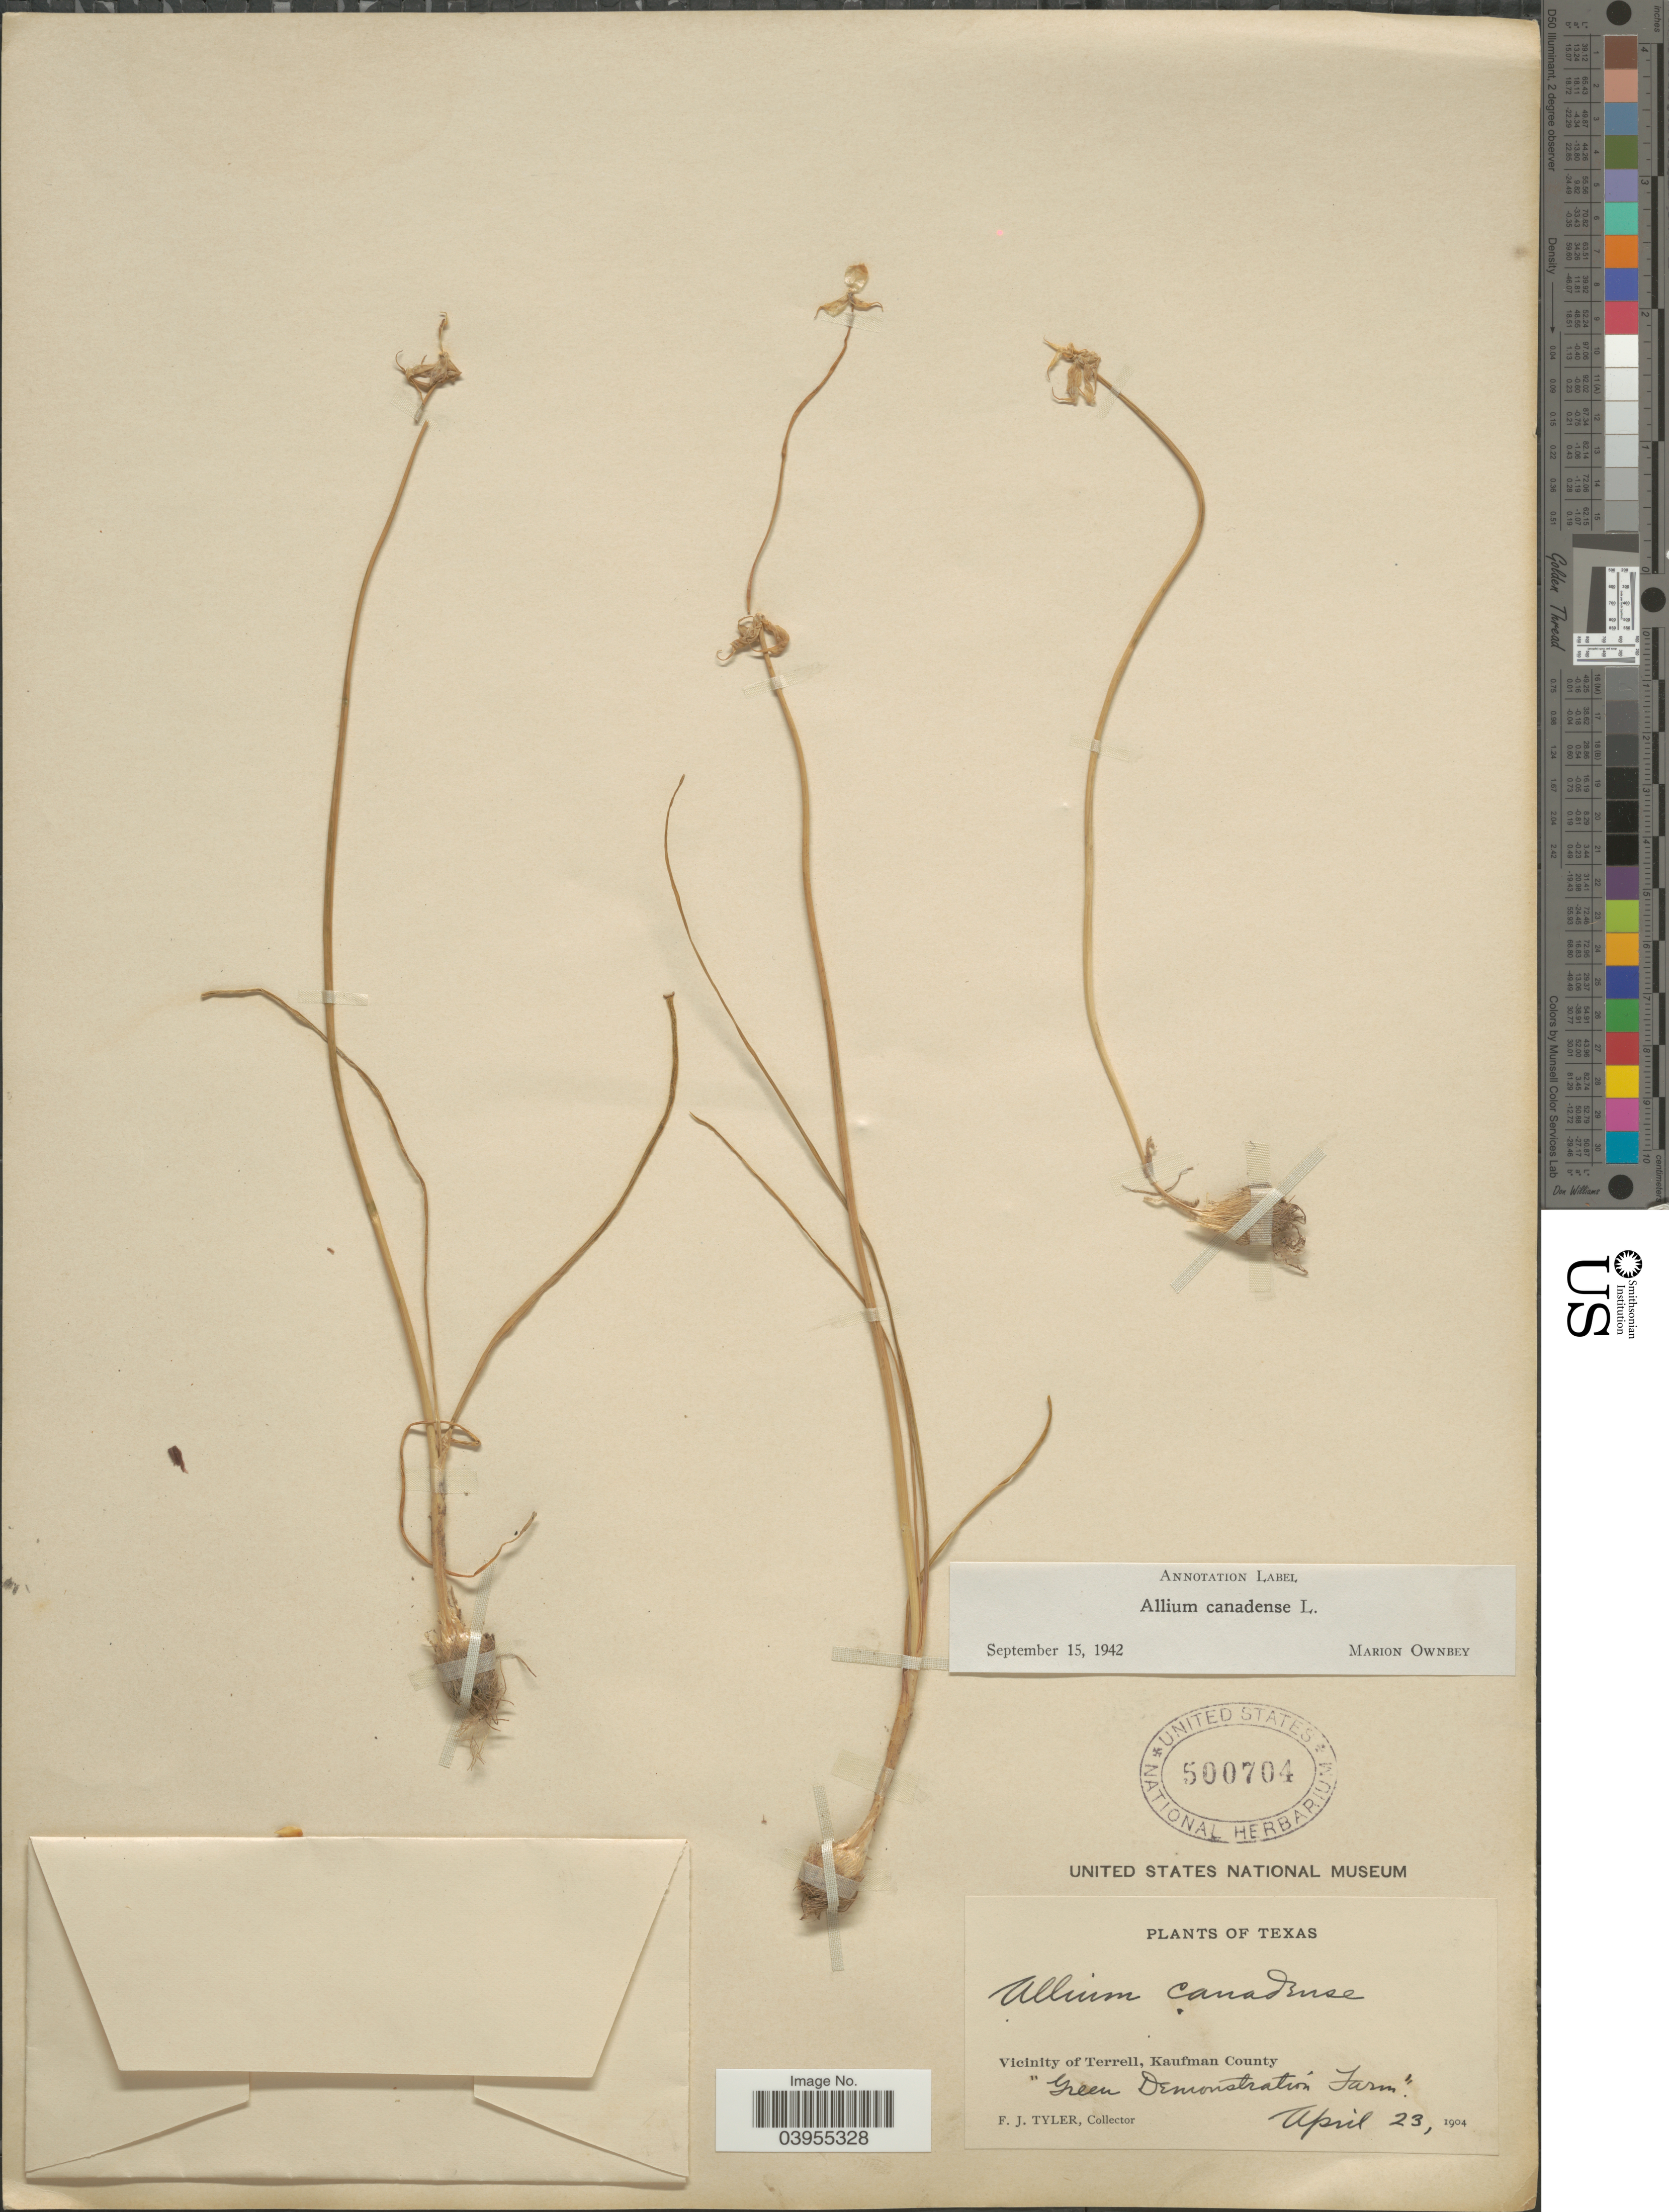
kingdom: Plantae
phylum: Tracheophyta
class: Liliopsida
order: Asparagales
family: Amaryllidaceae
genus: Allium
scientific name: Allium canadense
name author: L.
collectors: F. Tyler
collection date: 1904-04-23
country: United States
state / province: Texas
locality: Vicinity of Terrell, Kaufman County. "Green Demonstration Farm".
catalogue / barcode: US 500704